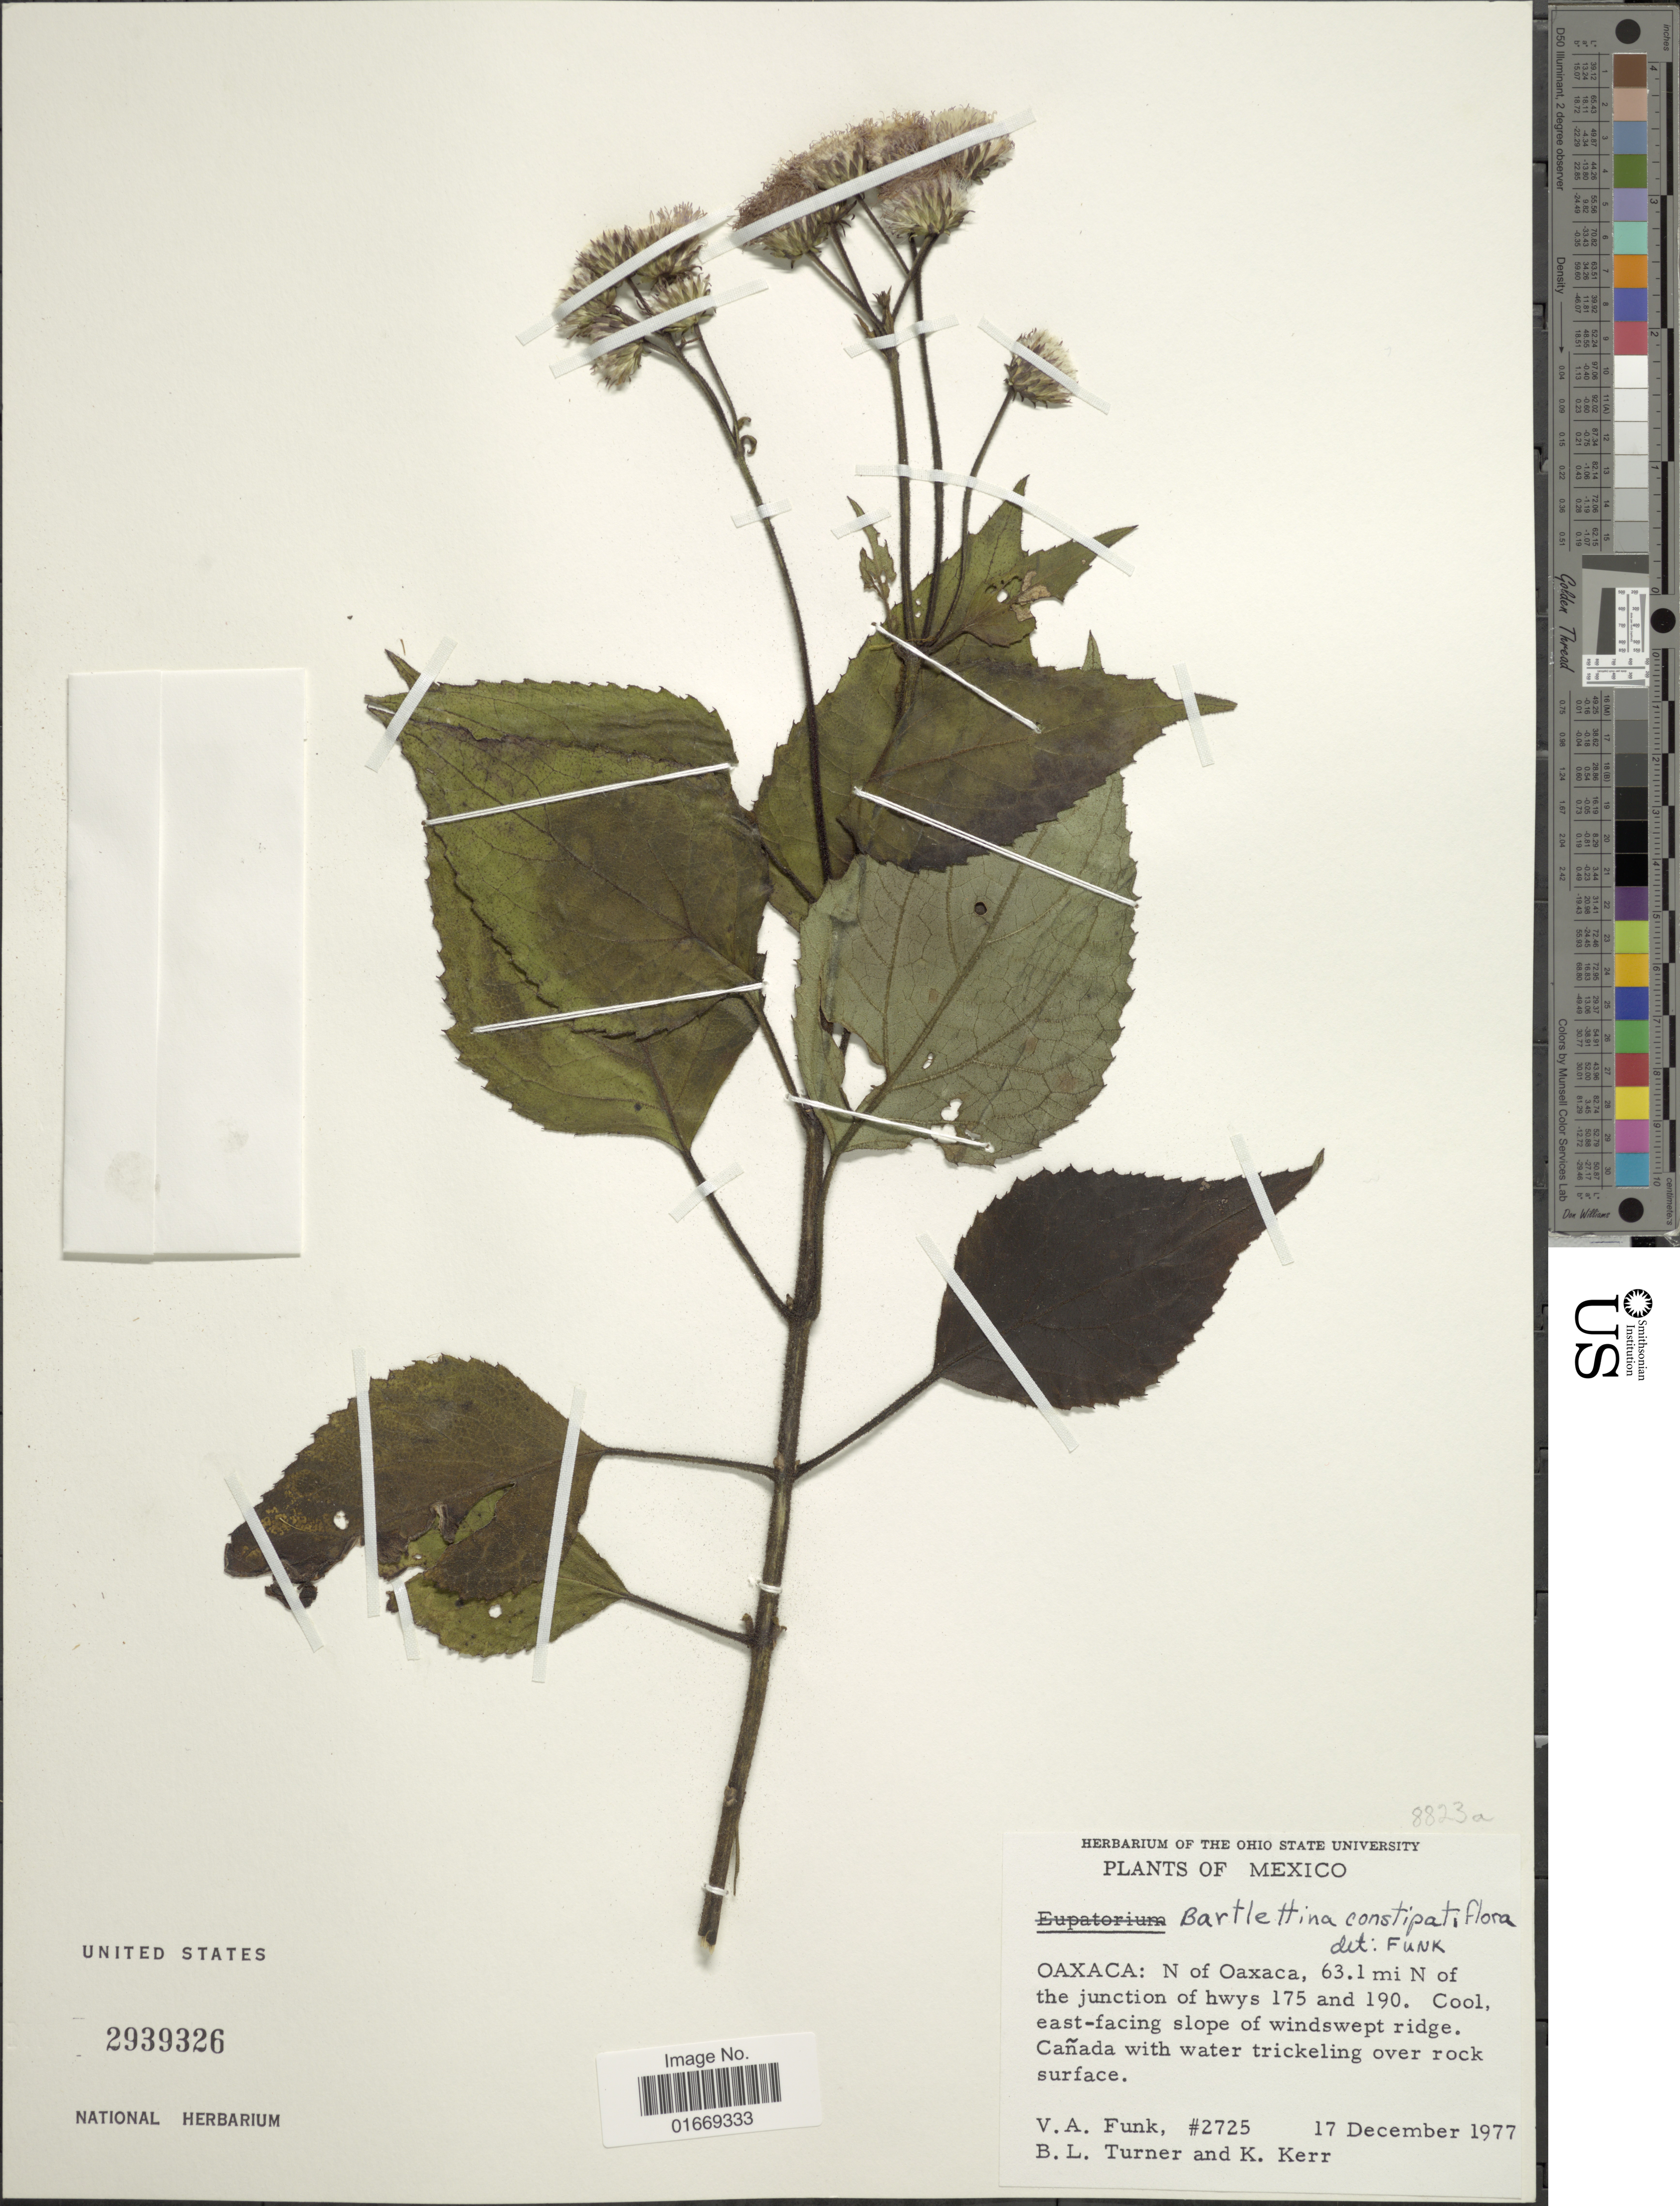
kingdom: Plantae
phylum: Tracheophyta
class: Magnoliopsida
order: Asterales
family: Asteraceae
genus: Bartlettina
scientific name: Bartlettina constipatiflora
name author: (Klatt) R.M. King & H. Rob.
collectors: V. Funk, B. L. Turner & K. Kerr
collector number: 2725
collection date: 1977-12-17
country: Mexico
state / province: Oaxaca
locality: Oaxaca: N of Oaxaca, .1 mi N of the junction of hwys 175 and 190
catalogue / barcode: US 2939326